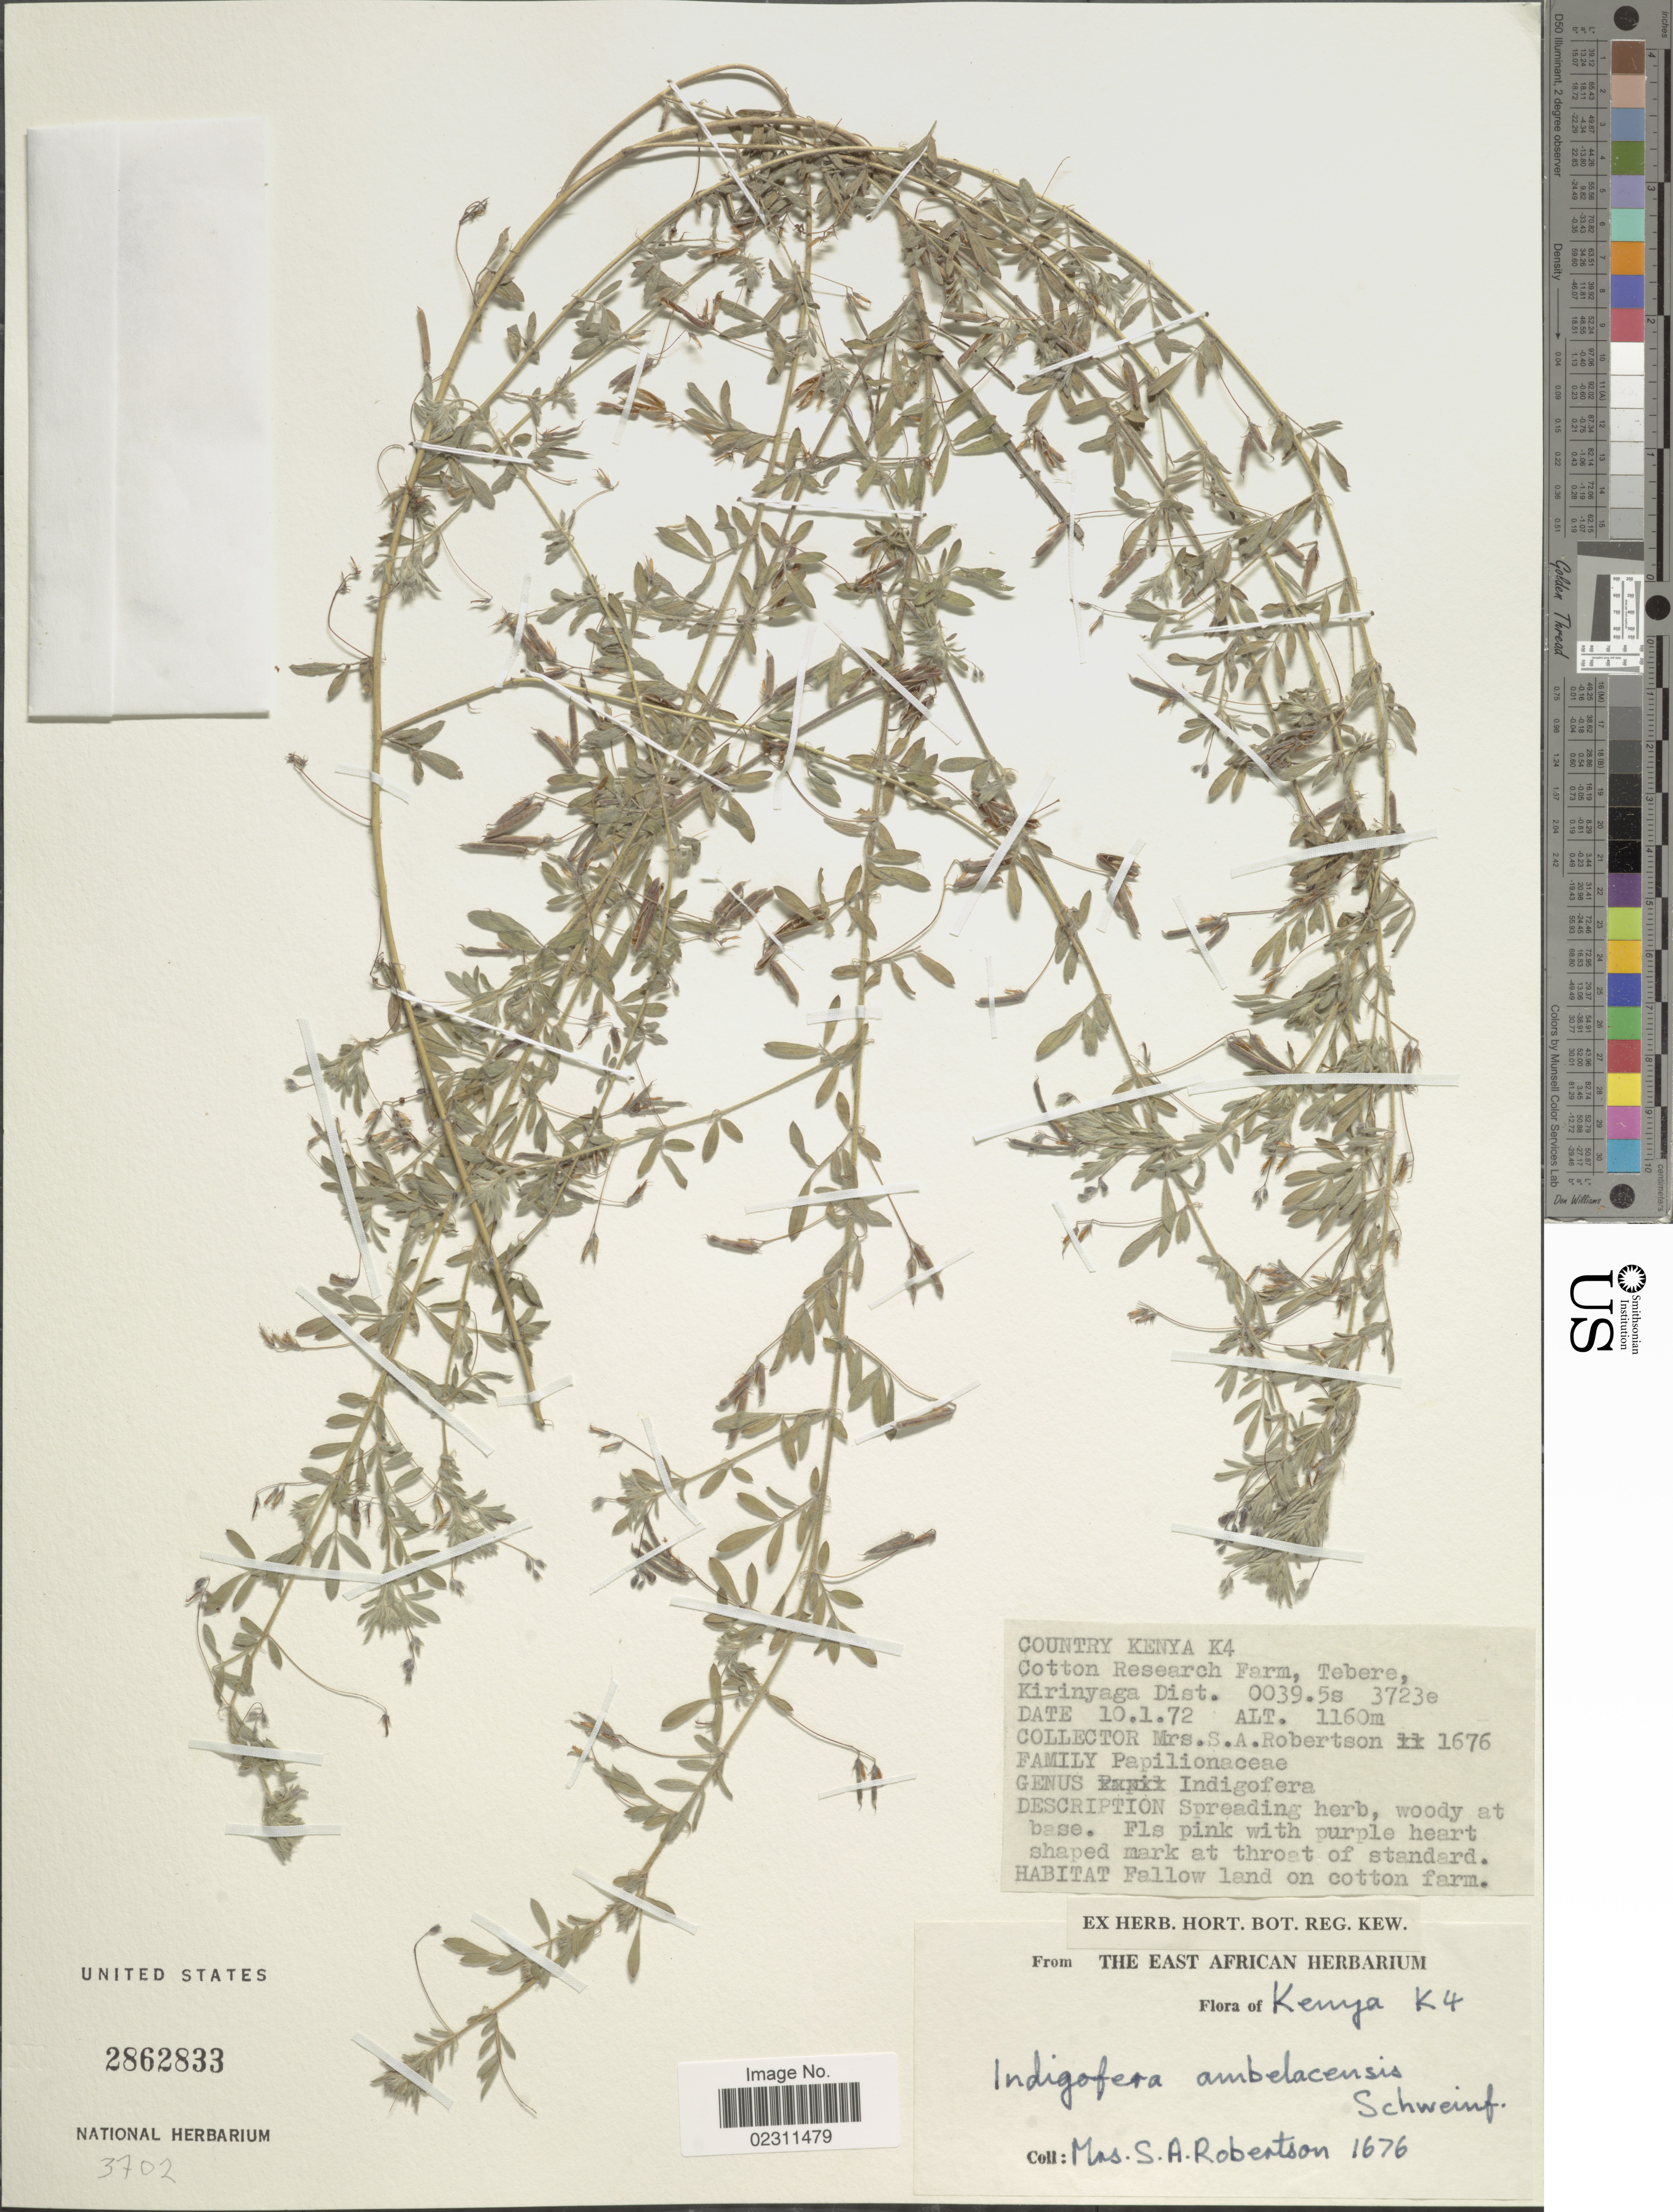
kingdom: Plantae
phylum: Tracheophyta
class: Magnoliopsida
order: Fabales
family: Fabaceae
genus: Indigofera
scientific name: Indigofera ambelacensis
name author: Schweinf.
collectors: S. Robertson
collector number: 1676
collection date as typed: Transcribed d/m/y: 10/1/72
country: Kenya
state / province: Kirinyaga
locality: Cotton Research Farm, Tebere, Kirinyaga Dist.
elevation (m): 1160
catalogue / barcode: US 2862833